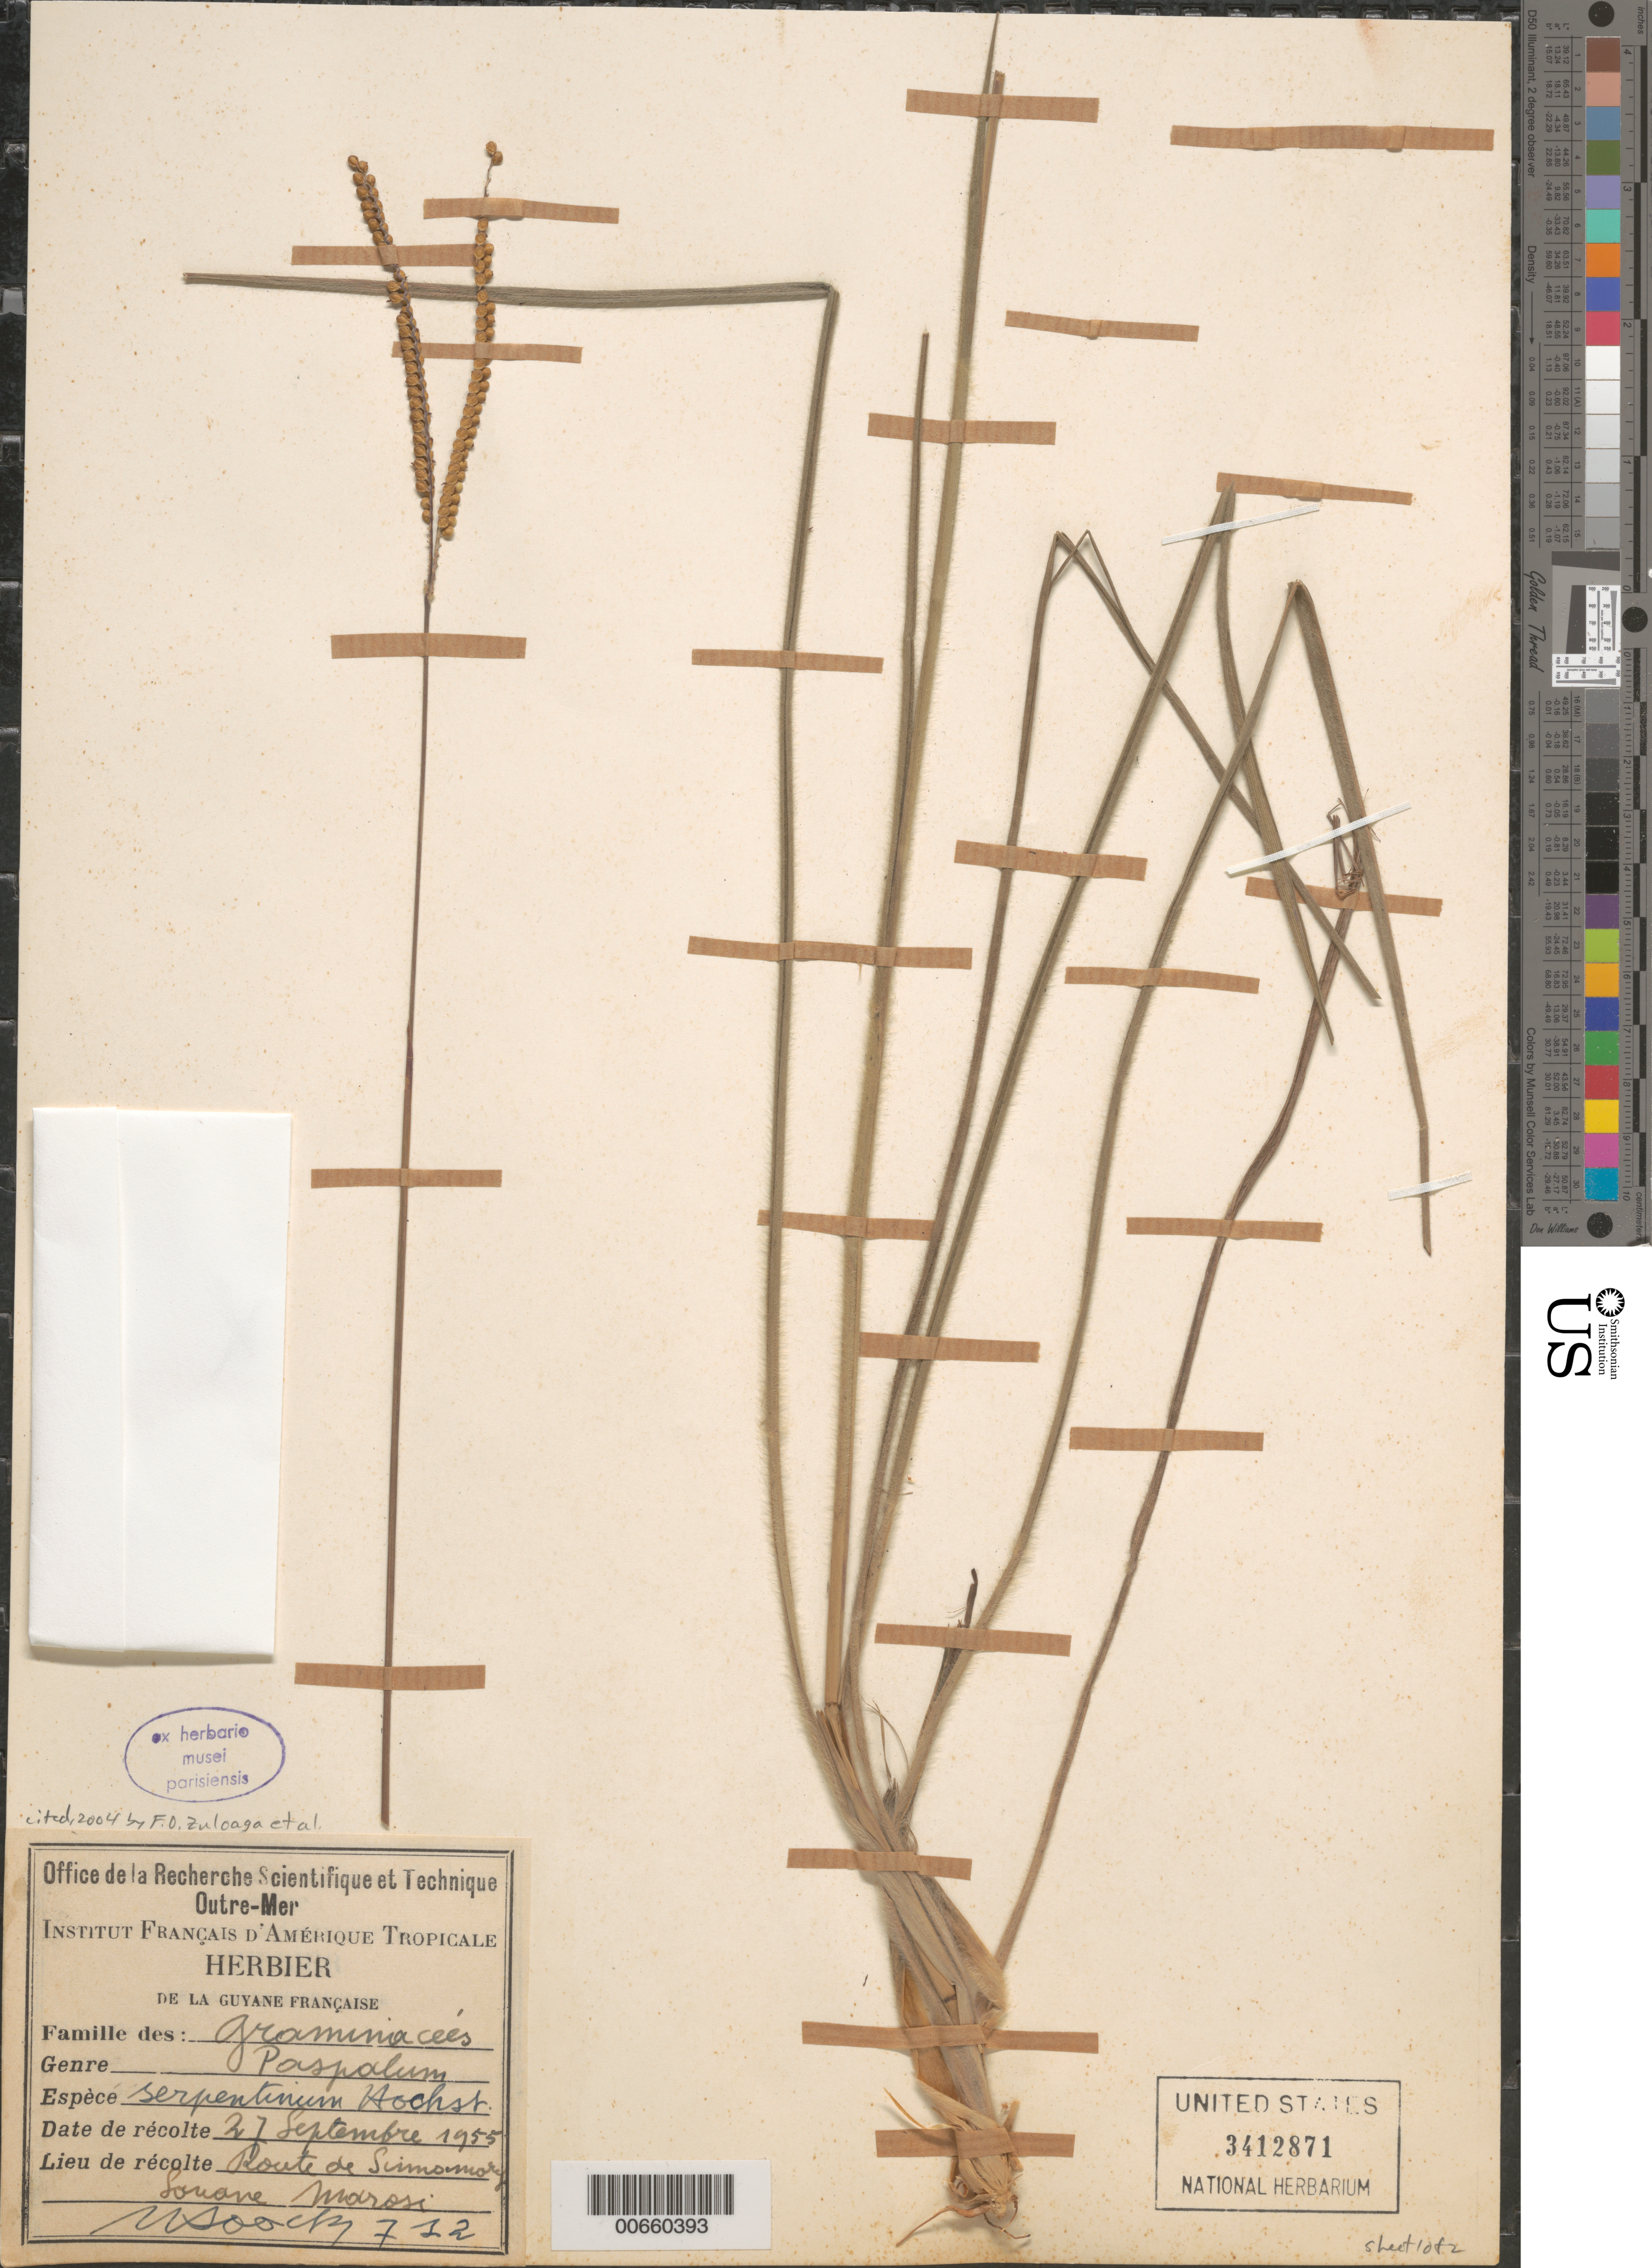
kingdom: Plantae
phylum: Tracheophyta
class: Liliopsida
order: Poales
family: Poaceae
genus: Paspalum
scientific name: Paspalum serpentinum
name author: Hochst. ex Steud.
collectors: J. Hoock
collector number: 712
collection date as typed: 27-Sep-55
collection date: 1955-09-27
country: French Guiana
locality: Route de Sinamary, Savane Marosi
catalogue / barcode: US 3412871